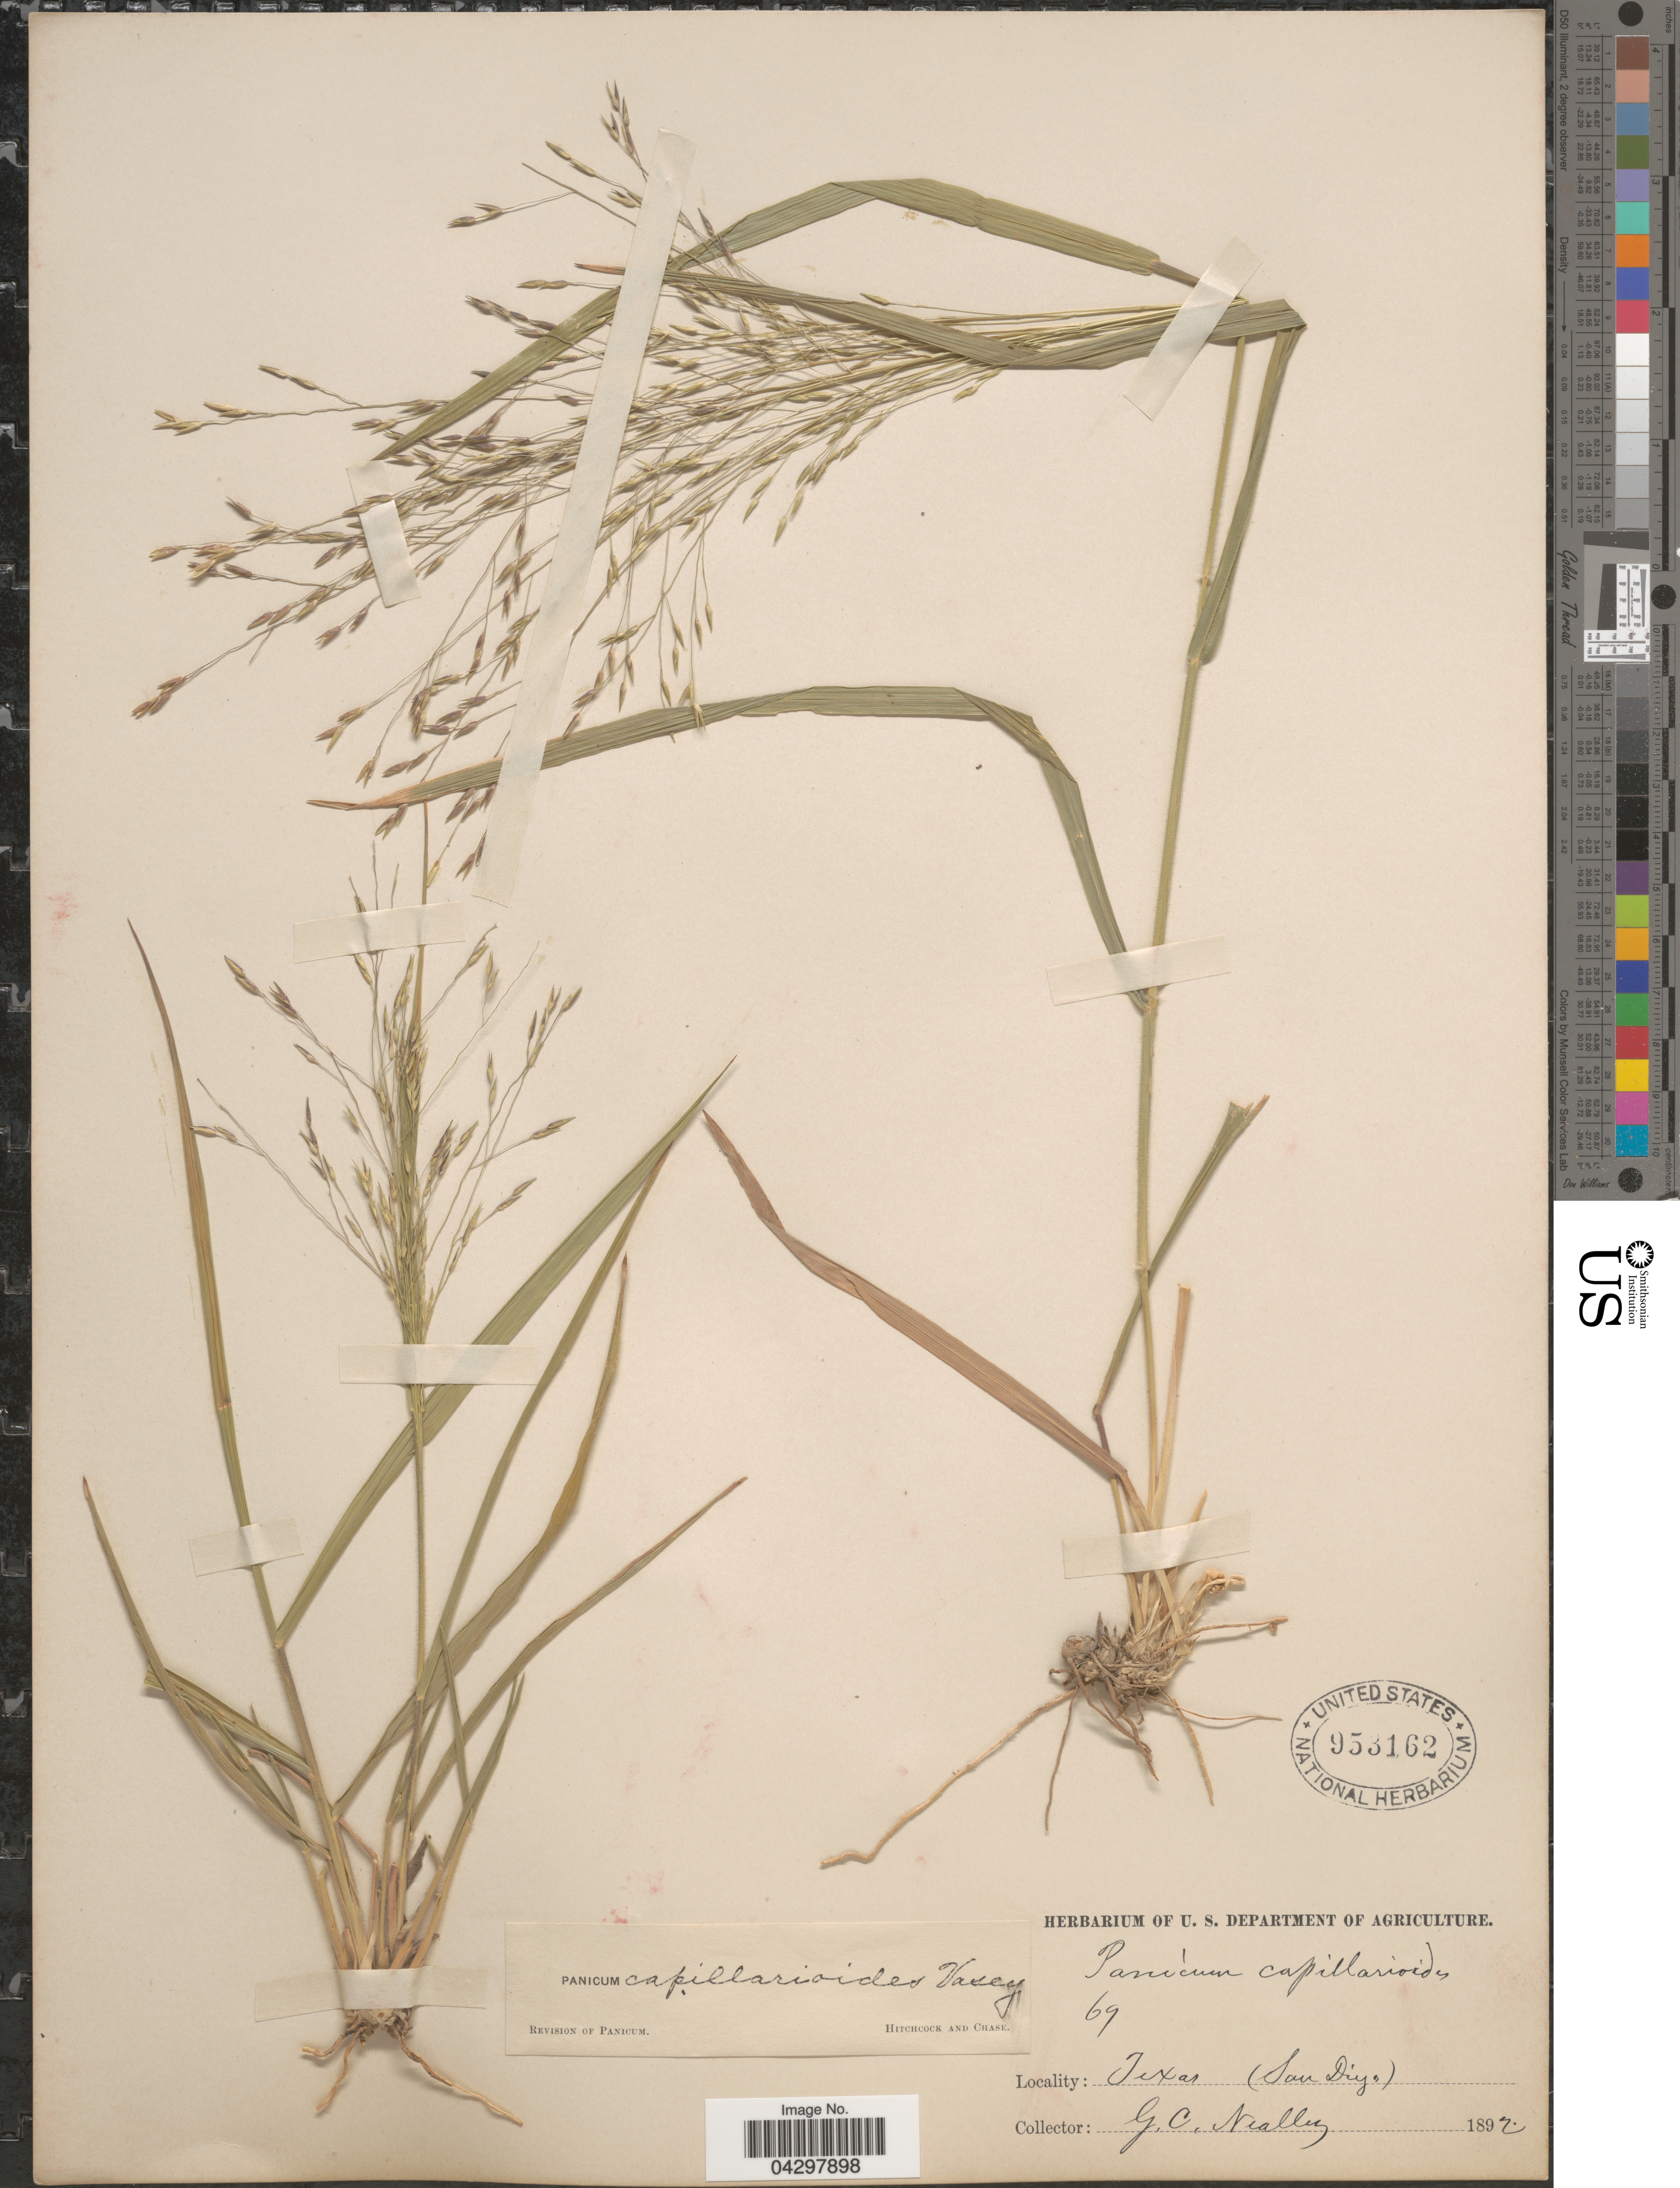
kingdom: Plantae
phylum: Tracheophyta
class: Liliopsida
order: Poales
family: Poaceae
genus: Panicum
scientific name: Panicum capillarioides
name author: Vasey in J.M. Coult.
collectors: G. C. Nealley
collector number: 69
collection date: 1892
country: United States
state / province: Texas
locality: San Diego.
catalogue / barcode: US 953162